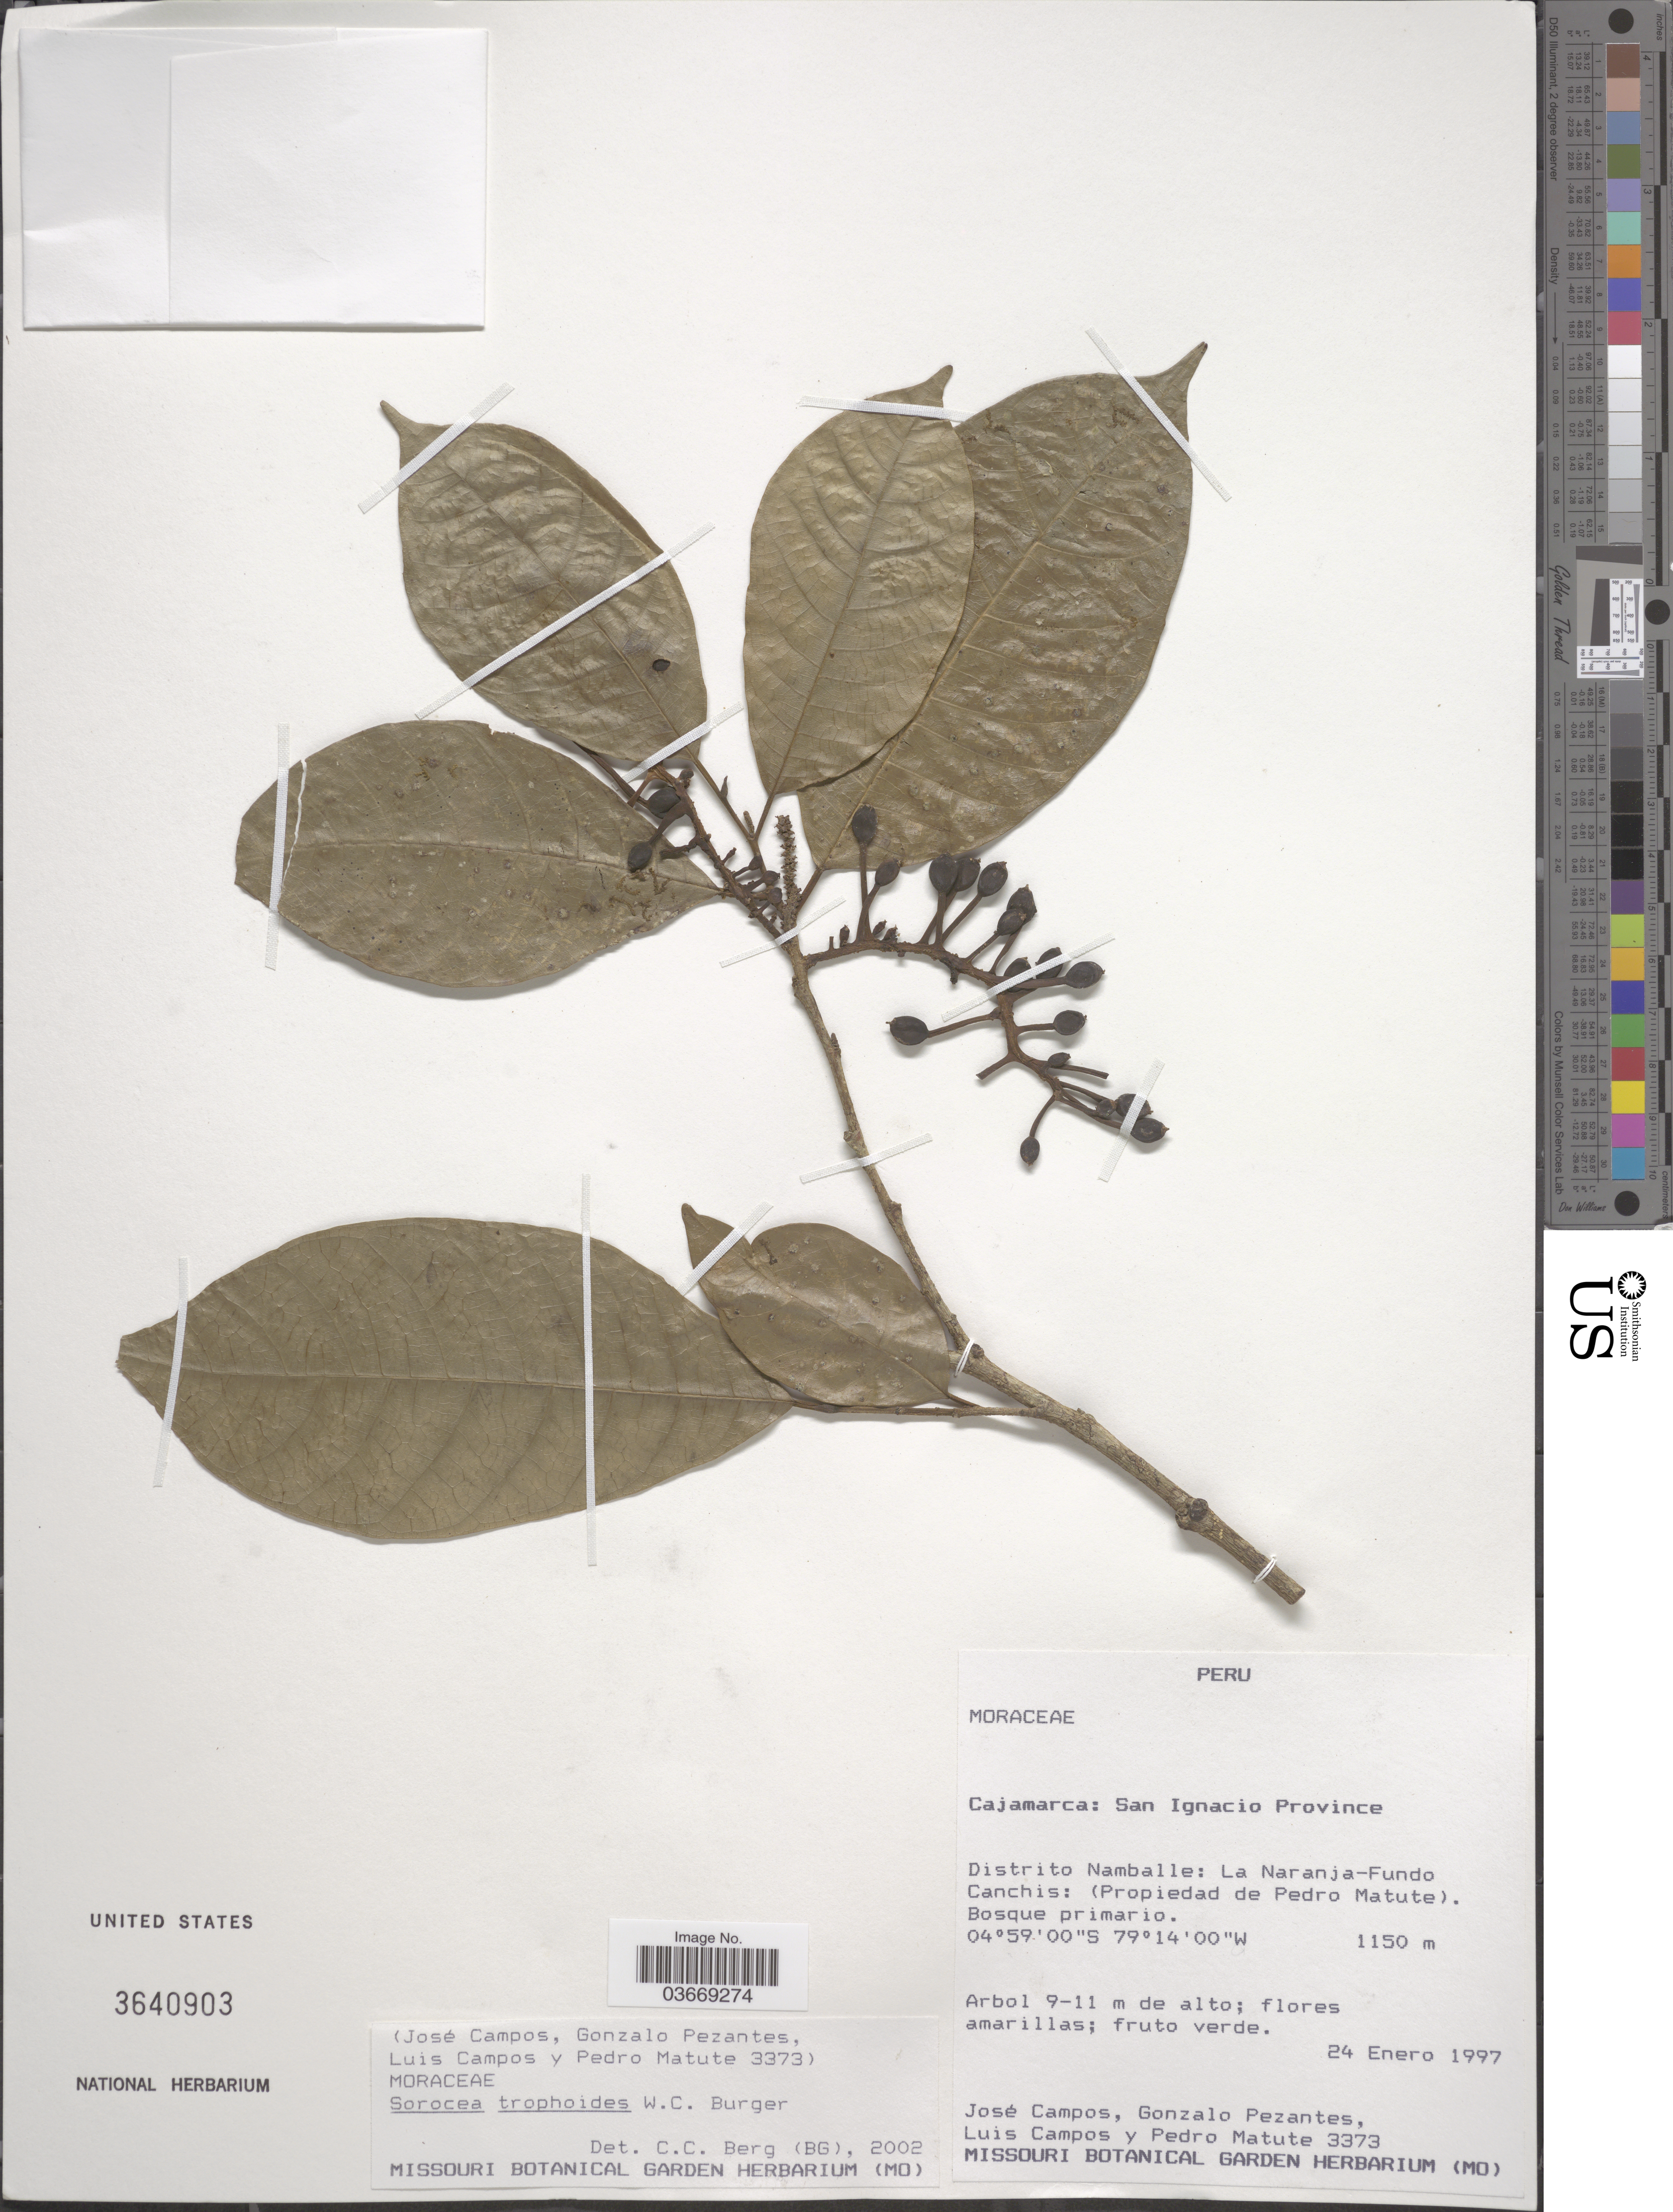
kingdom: Plantae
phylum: Tracheophyta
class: Magnoliopsida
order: Rosales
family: Moraceae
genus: Sorocea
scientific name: Sorocea trophoides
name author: W.C. Burger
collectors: J. Campos, G. Pezantes, L. Campos & P. Matute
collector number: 3373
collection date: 1997-01-24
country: Peru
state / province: Cajamarca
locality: San Ignacio Province. Distrito Namballe: La Naranja - Fundo Canchis: (Propiedad de Pedro Matute).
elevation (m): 1150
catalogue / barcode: US 3640903